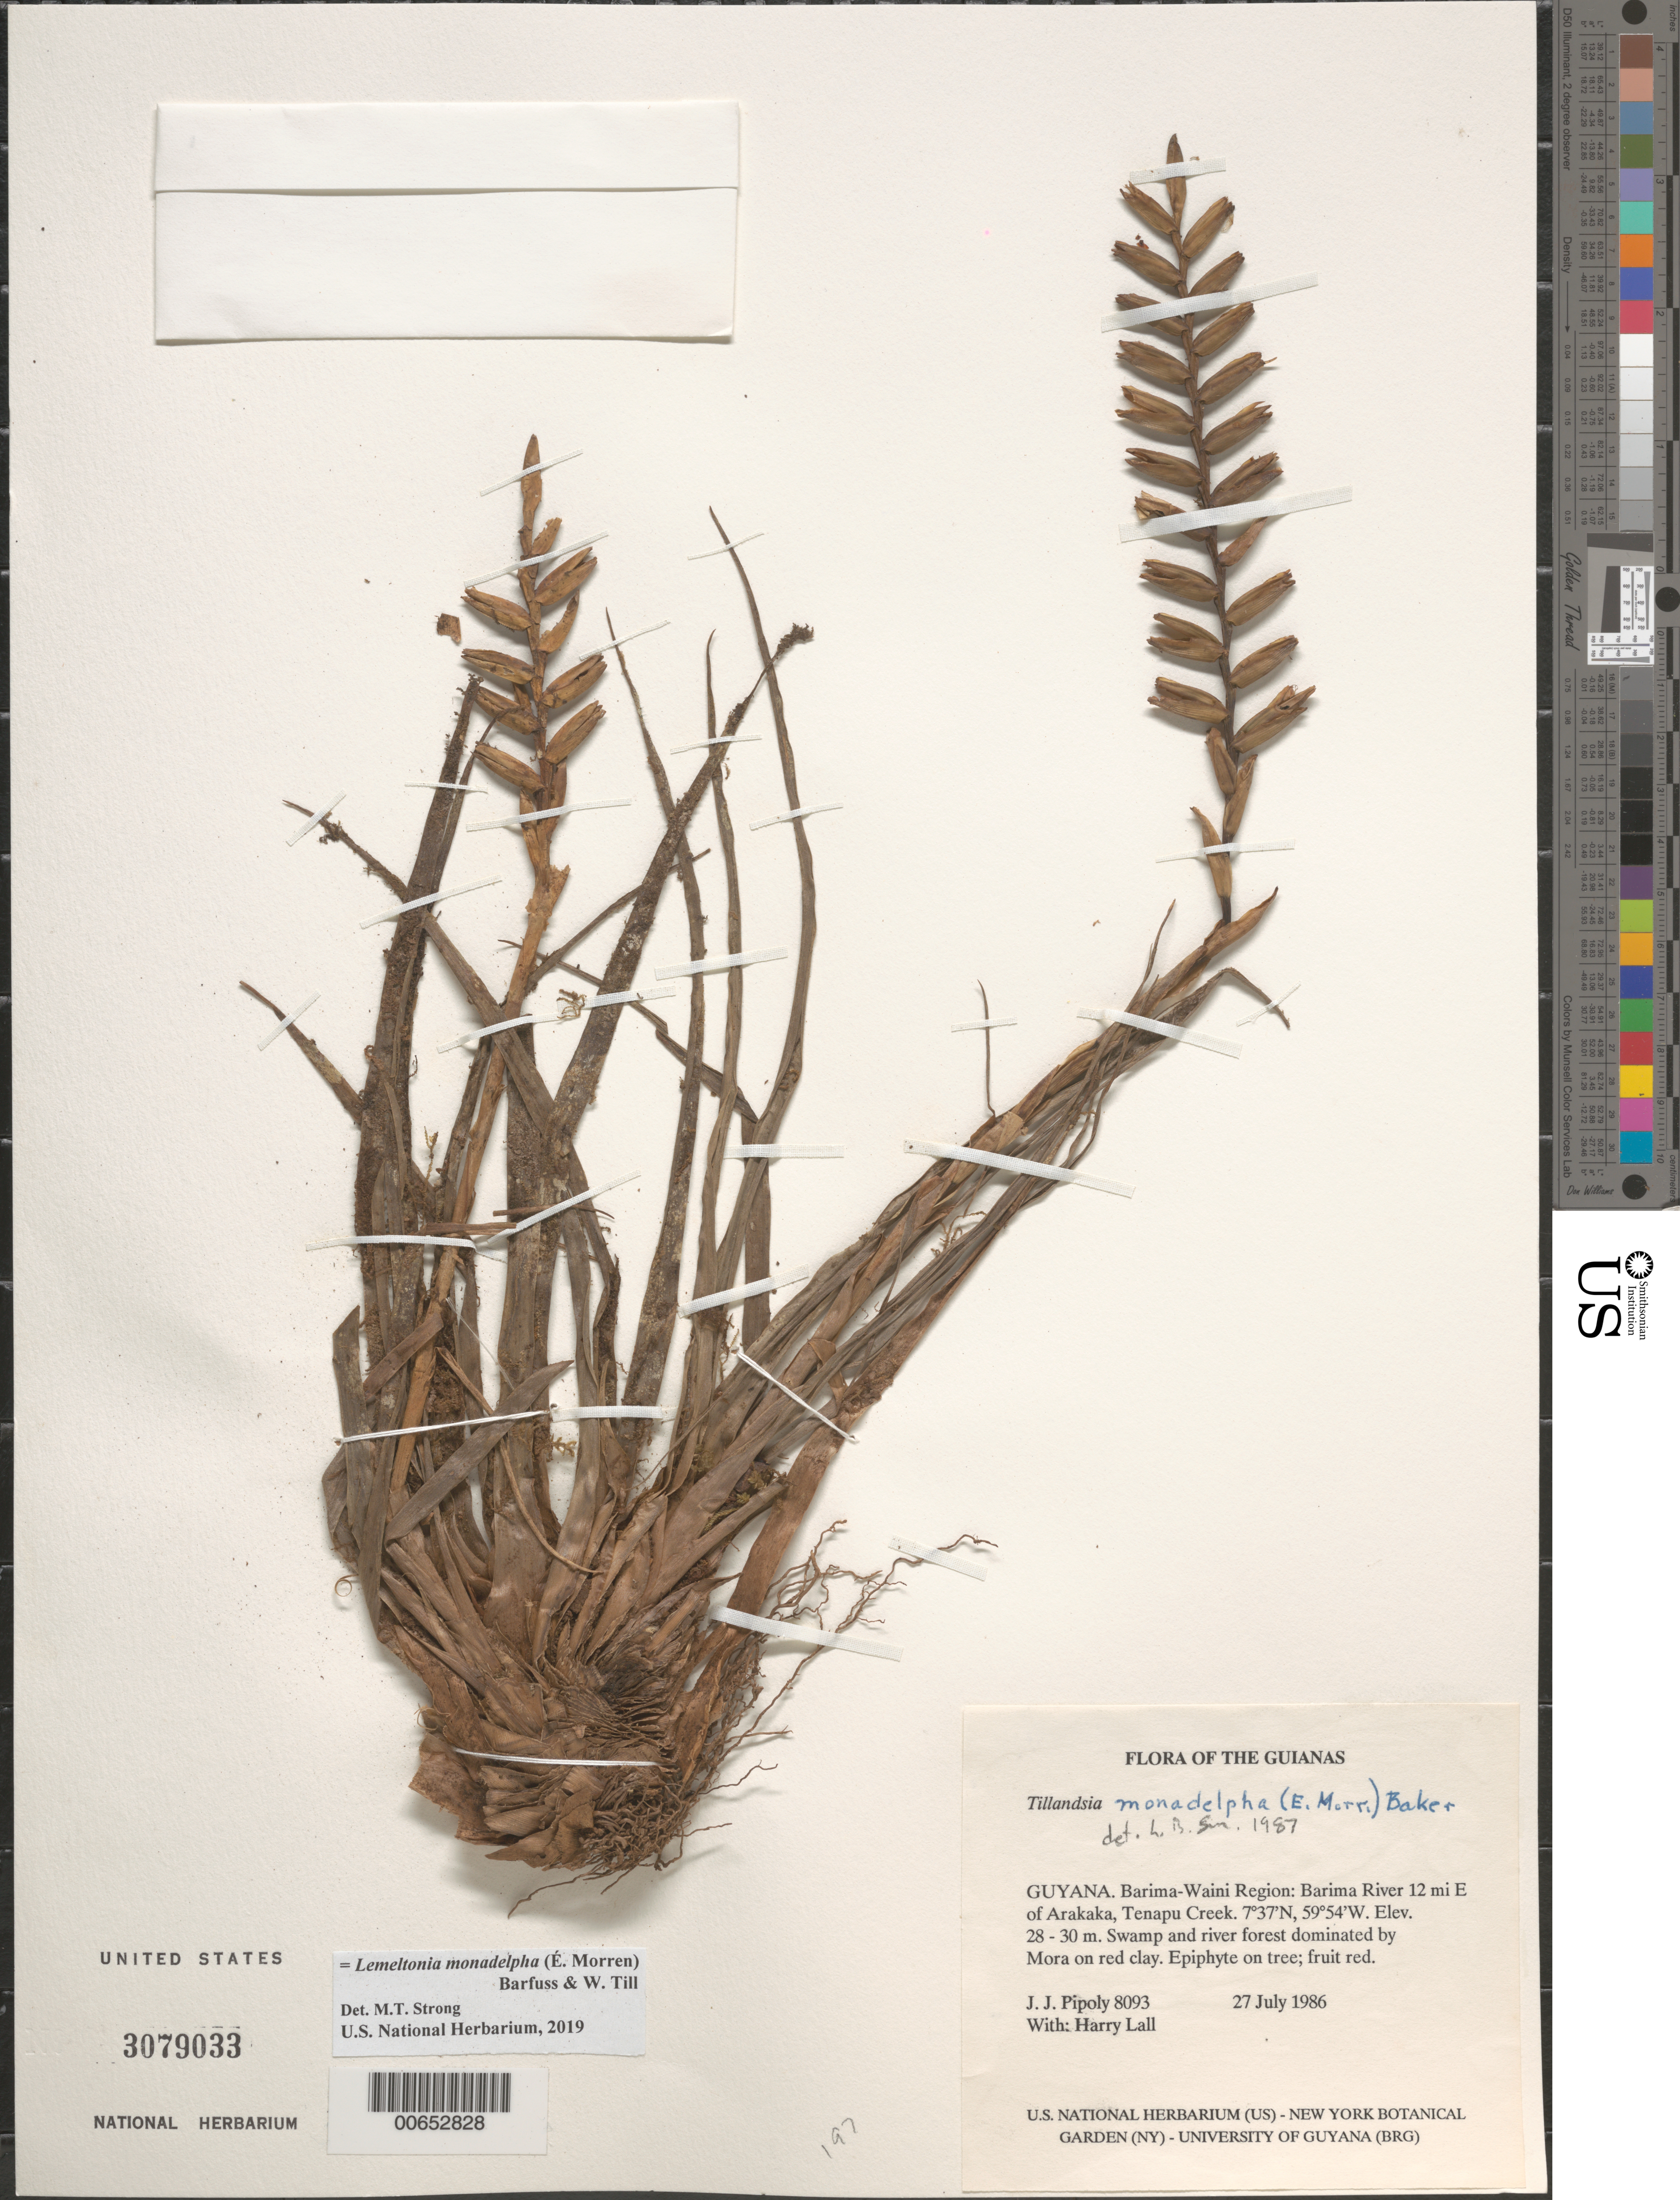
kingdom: Plantae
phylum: Tracheophyta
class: Liliopsida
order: Poales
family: Bromeliaceae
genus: Lemeltonia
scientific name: Lemeltonia monadelpha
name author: (É. Morren) Barfuss & W. Till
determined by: Strong, M. T., (US), Smithsonian Institution - National Museum of Natural History (UNITED STATES)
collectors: J. J. Pipoly & H. Lall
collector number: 8093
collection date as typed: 27 July 1986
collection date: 1986-07-27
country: Guyana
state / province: Barima-Waini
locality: Barima River 12 mi E of Arakaka, Tenapu Creek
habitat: Swamp and river forest dominated by Mora on red clay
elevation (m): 28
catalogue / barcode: US 3079033